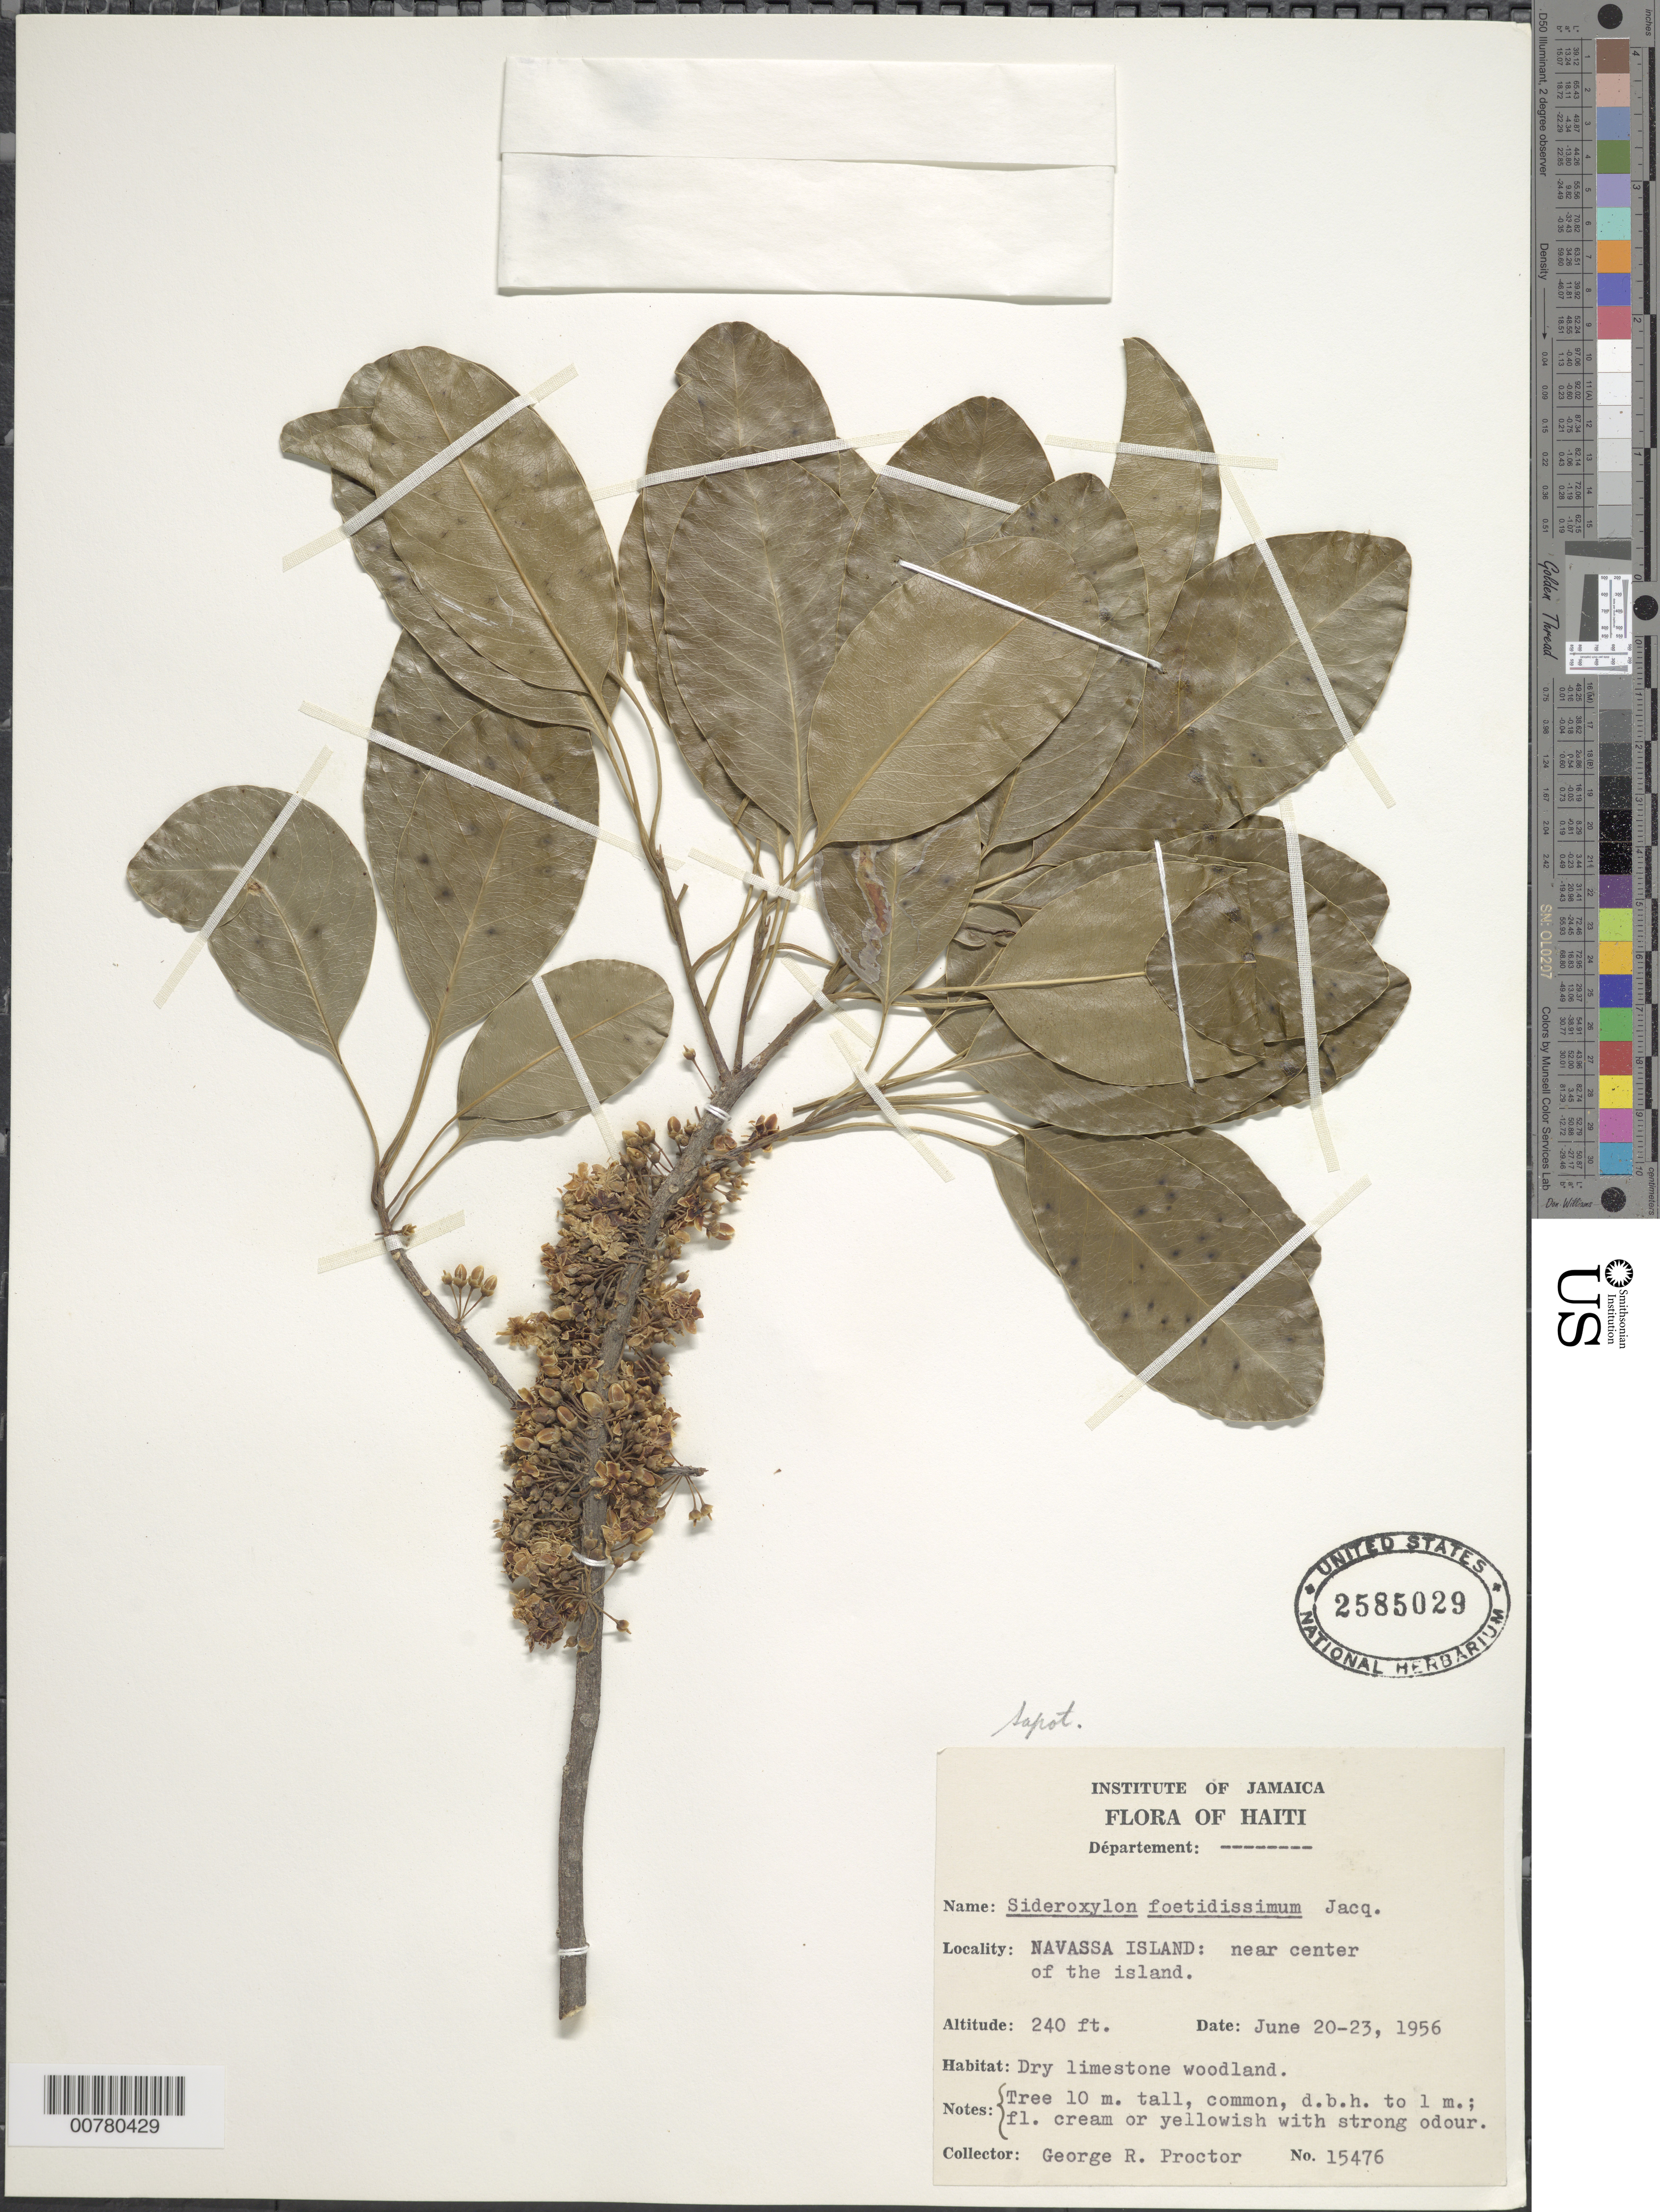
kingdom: Plantae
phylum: Tracheophyta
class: Magnoliopsida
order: Ericales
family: Sapotaceae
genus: Sideroxylon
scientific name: Sideroxylon foetidissimum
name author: Jacq.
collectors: G. R. Proctor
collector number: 15476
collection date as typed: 20 Jun 1956 to 23 Jun 1956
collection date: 1956-06-20/1956-06-23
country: Navassa Island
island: Hispaniola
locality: Near center of the island.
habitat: Dry limestone woodland.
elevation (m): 73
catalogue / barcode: US 2585029